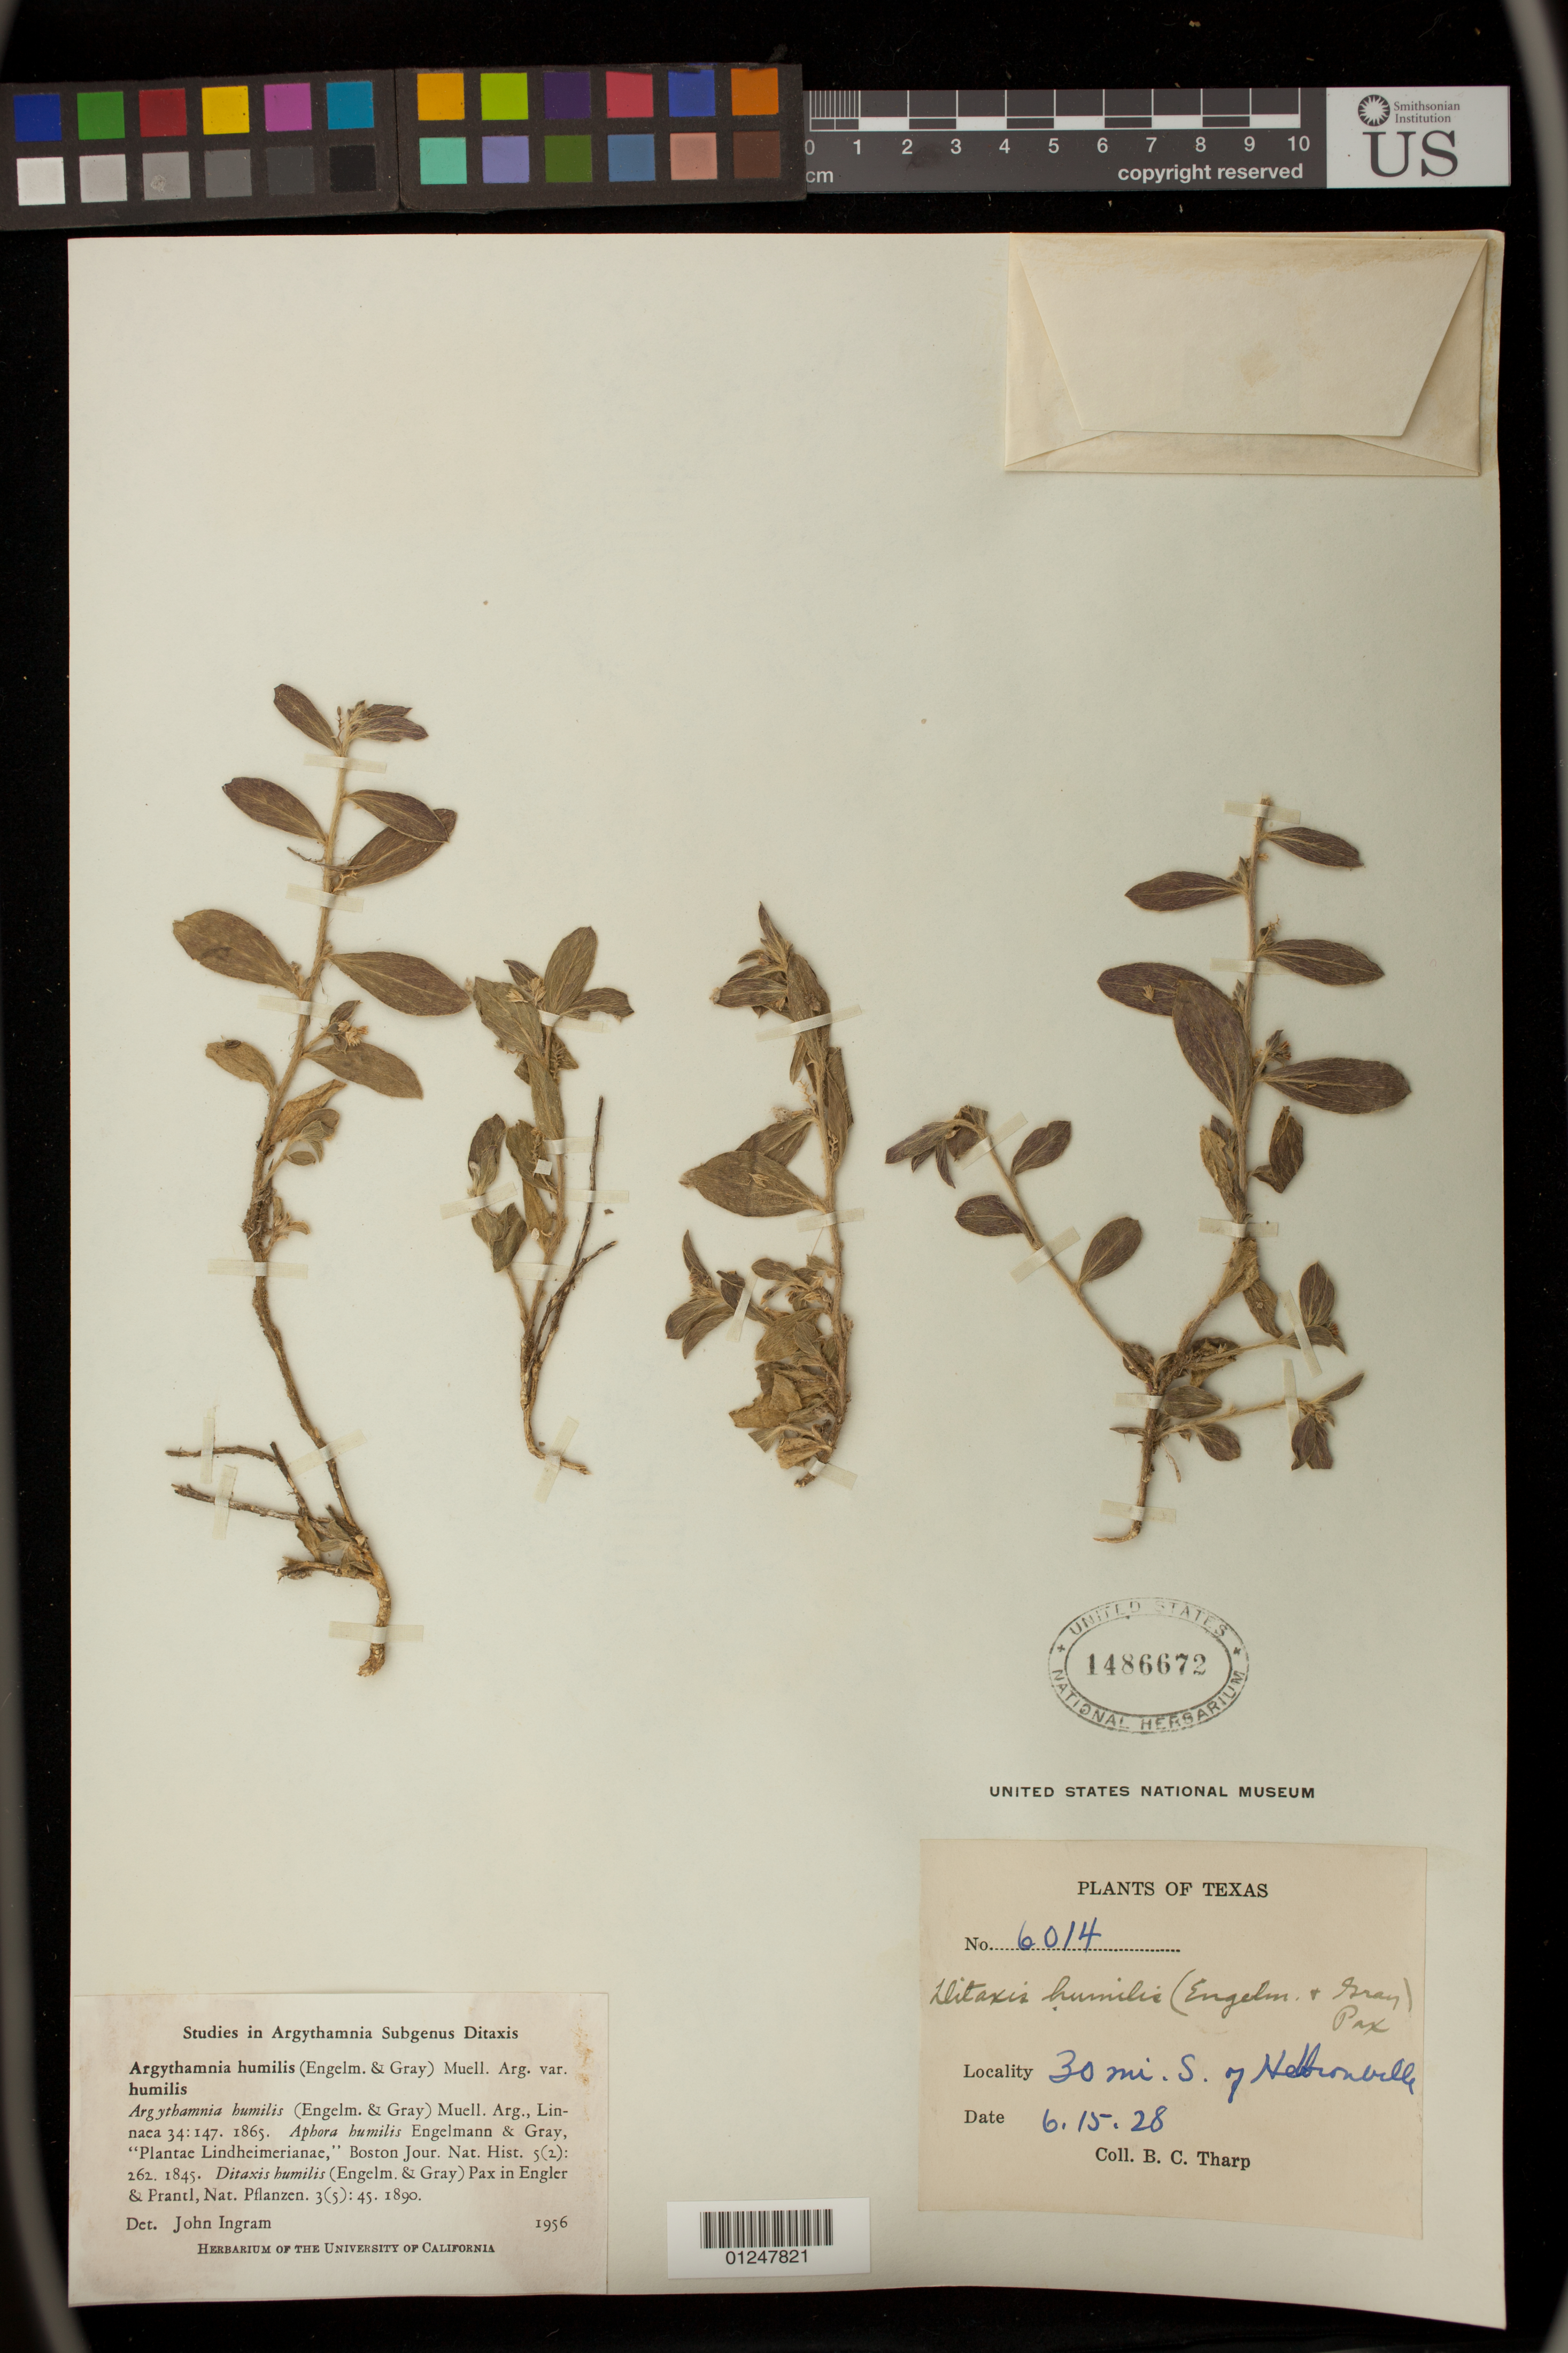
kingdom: Plantae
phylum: Tracheophyta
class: Magnoliopsida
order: Malpighiales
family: Euphorbiaceae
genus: Argythamnia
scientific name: Argythamnia humilis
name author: (Engelm. & A. Gray) Müll. Arg.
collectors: B. C. Tharp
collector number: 6014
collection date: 1928-06-15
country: United States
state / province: Texas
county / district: Jim Hogg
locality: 30 mi S of Hebbronville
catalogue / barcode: US 1486672